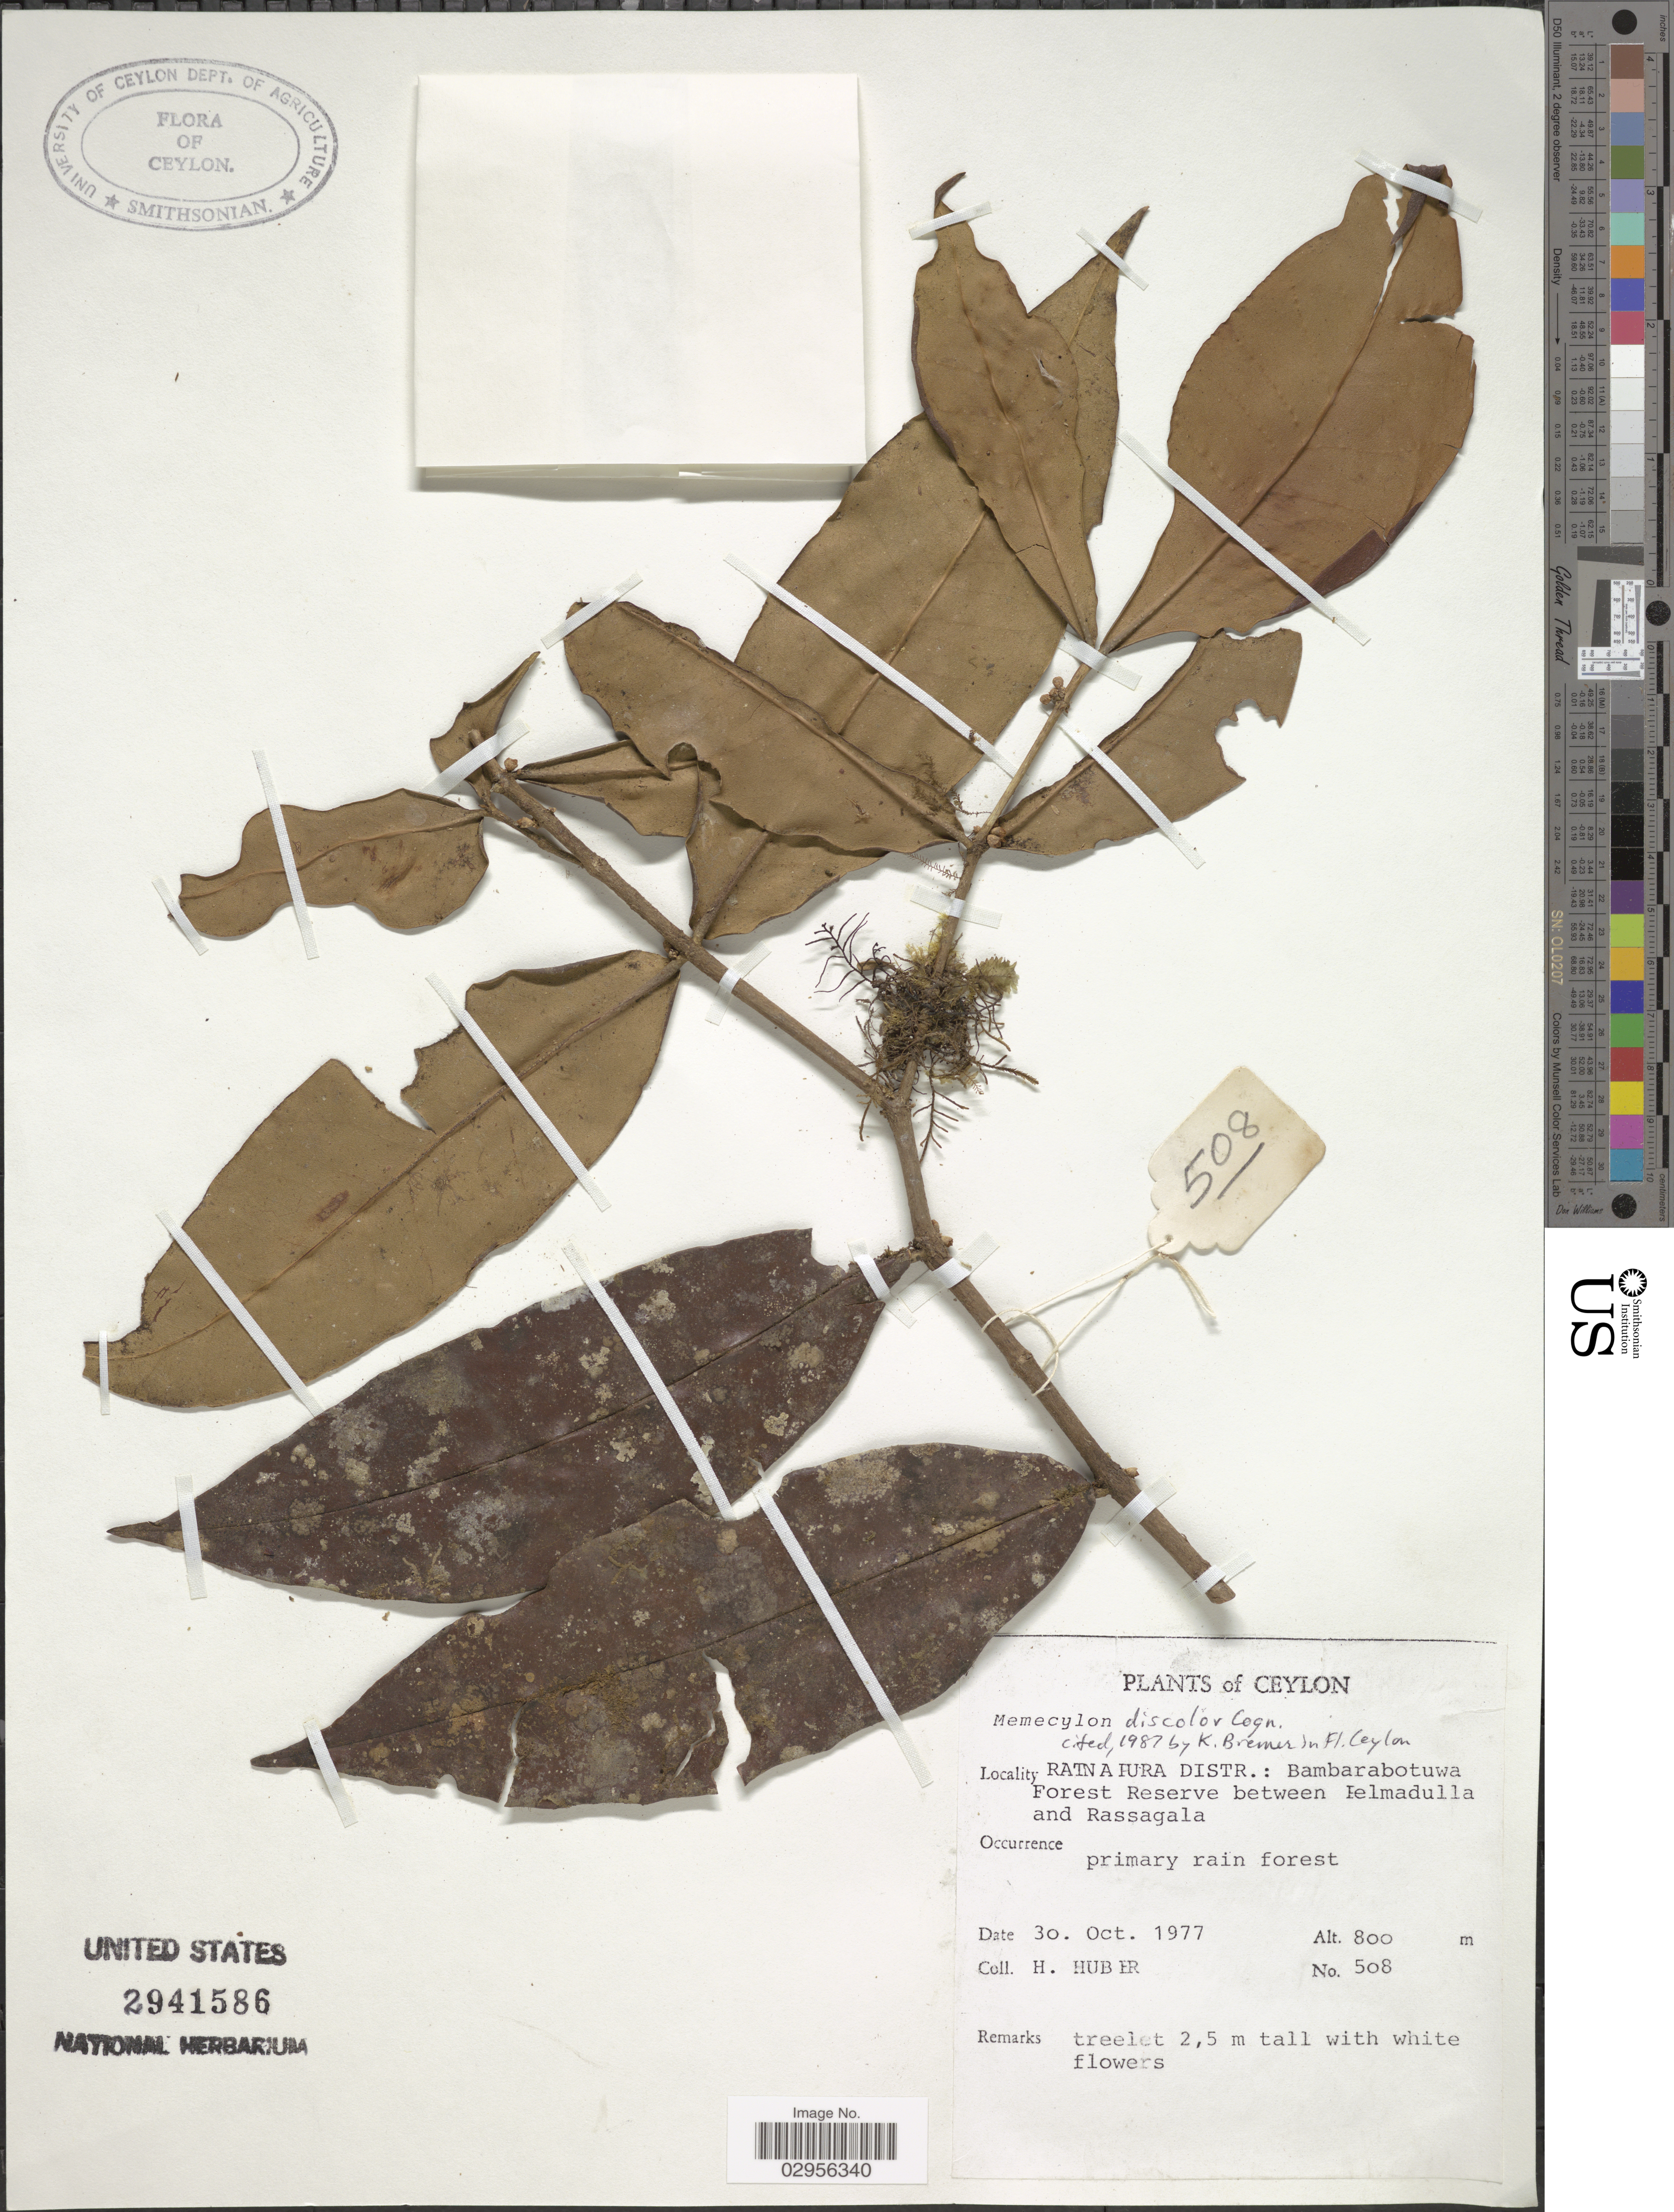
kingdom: Plantae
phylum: Tracheophyta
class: Magnoliopsida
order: Myrtales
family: Melastomataceae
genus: Memecylon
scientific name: Memecylon discolor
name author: Cogn.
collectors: H. Huber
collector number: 508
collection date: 1977-10-30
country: Sri Lanka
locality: Ceylon. Ratnapura Distr.: Bambarabotuwa Forest Reserve between Pelmadulla and Rassagala.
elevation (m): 800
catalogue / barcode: US 2941586